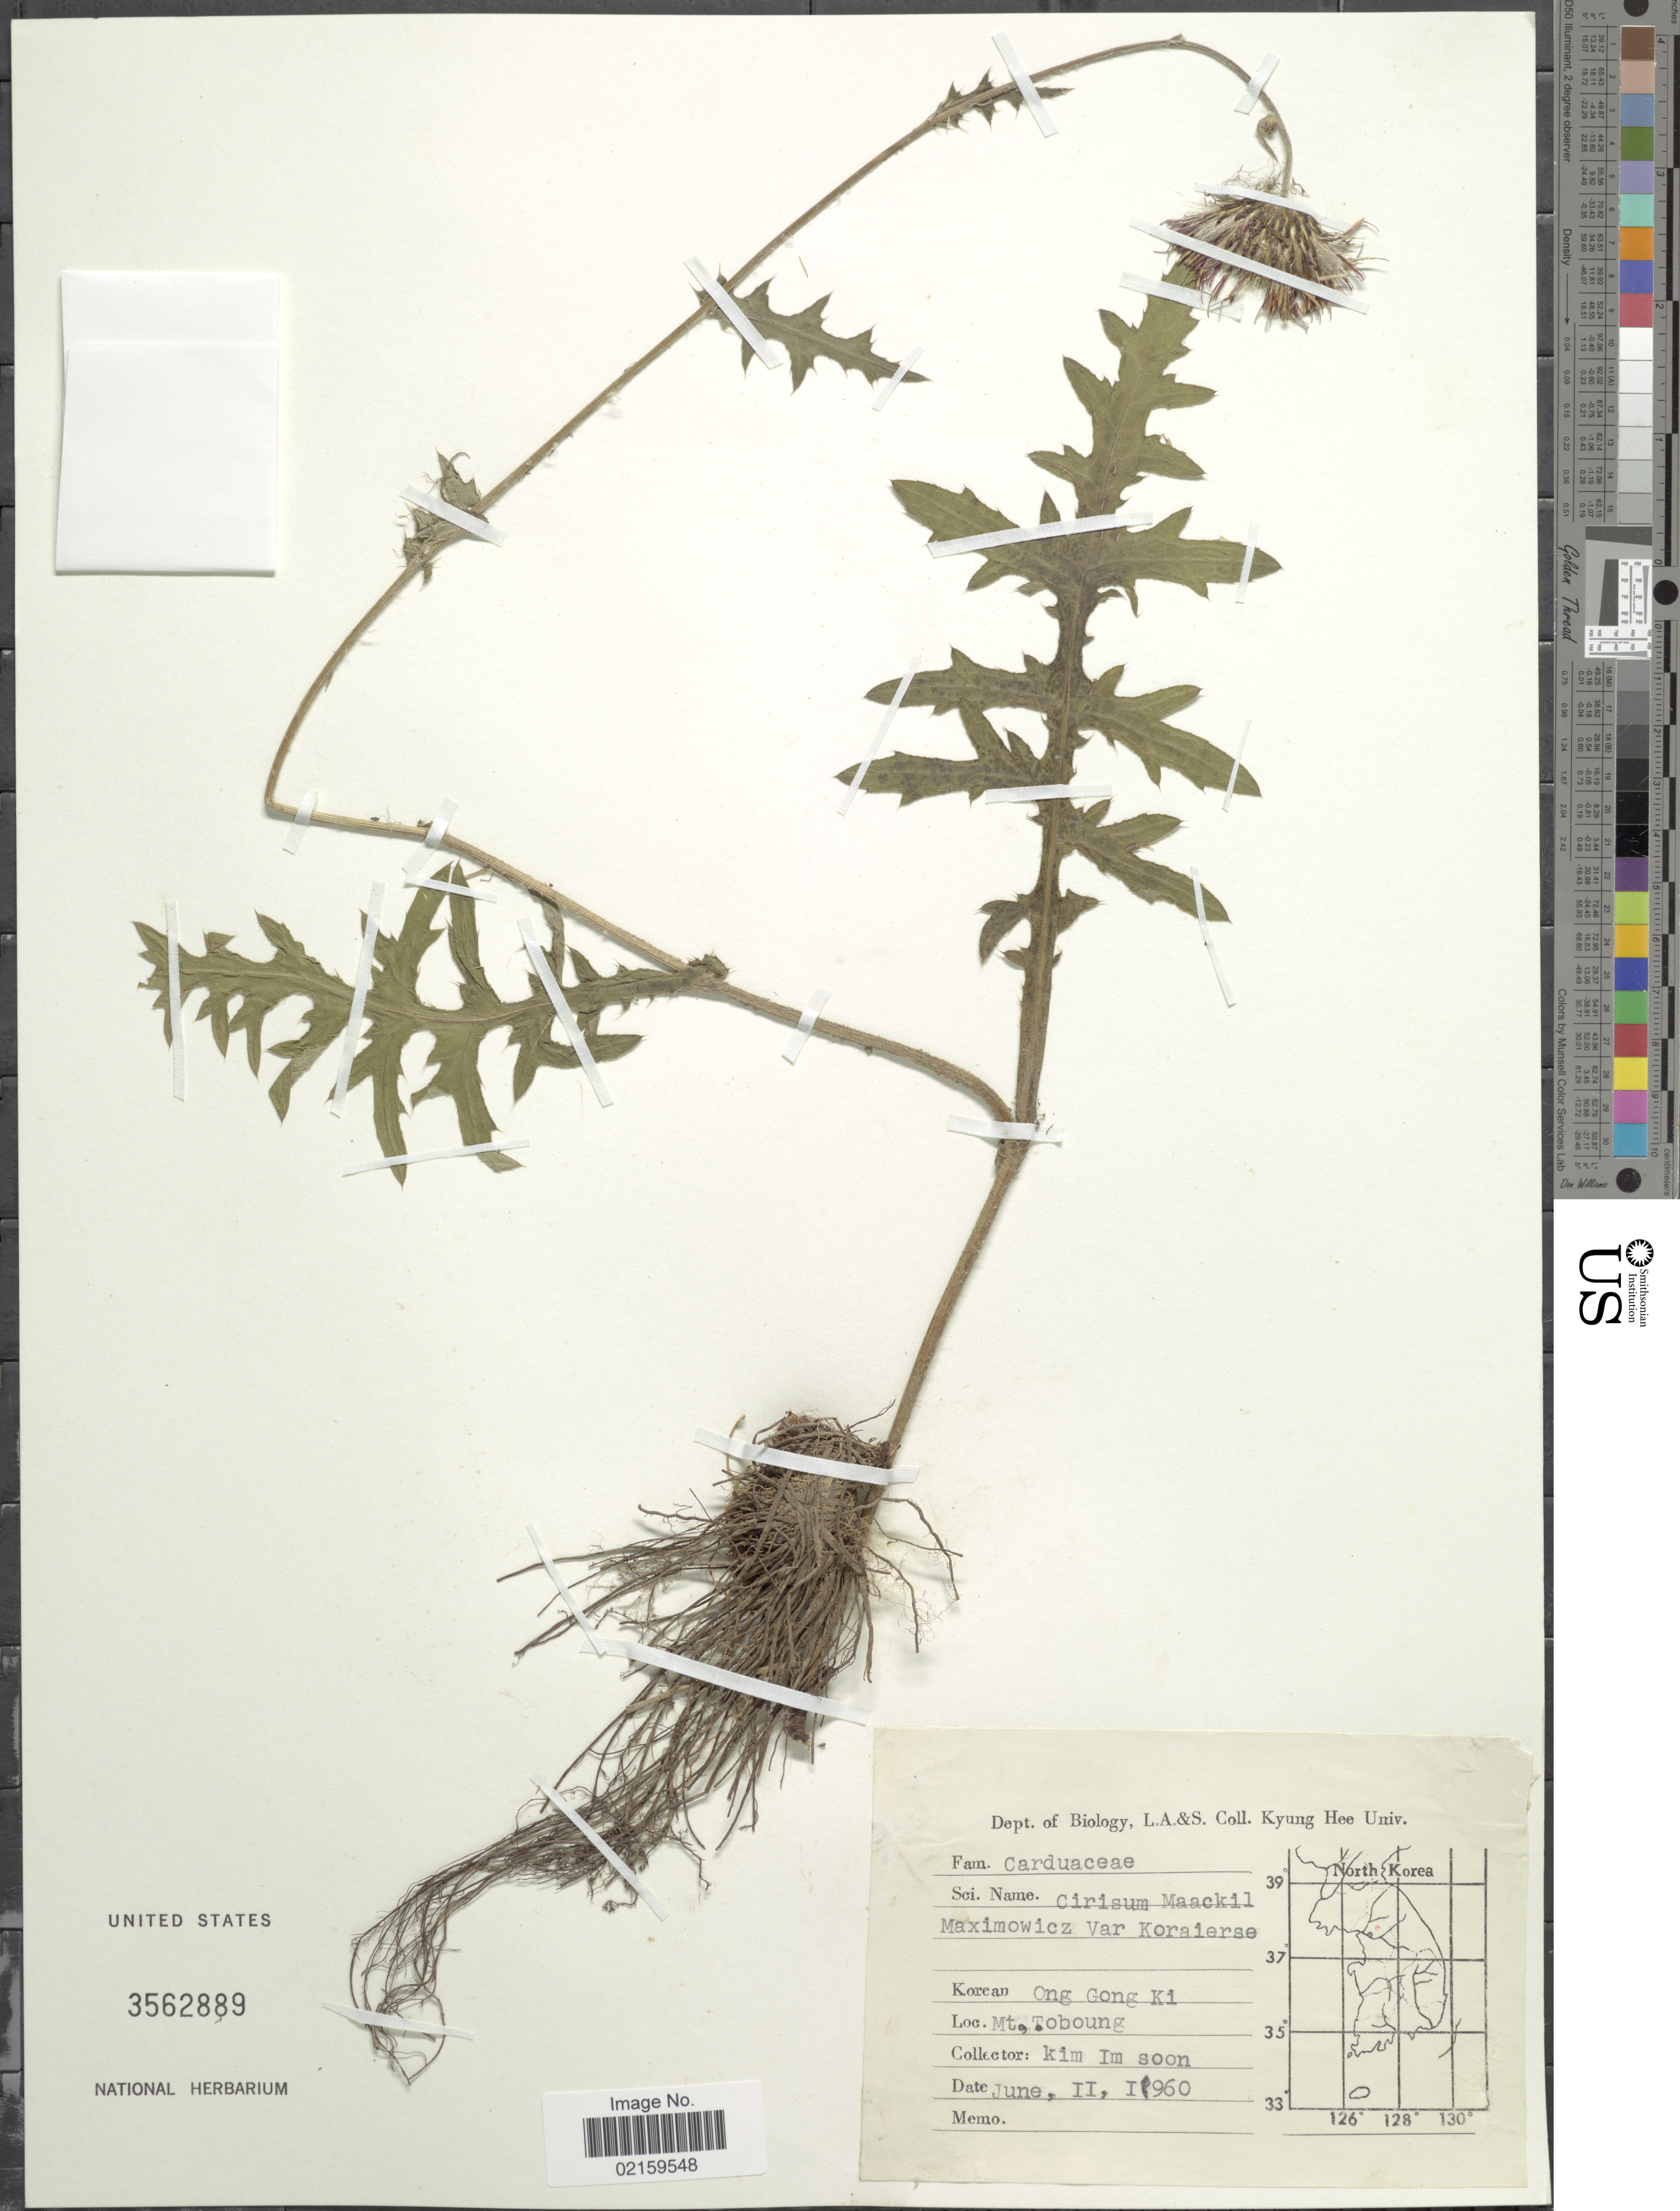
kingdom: Plantae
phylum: Tracheophyta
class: Magnoliopsida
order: Asterales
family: Asteraceae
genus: Cirsium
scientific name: Cirsium japonicum var. maackii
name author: (Maxim.) Matsum.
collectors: K. Soon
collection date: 1960-06-11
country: South Korea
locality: Mt. Toboung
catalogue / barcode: US 3562889